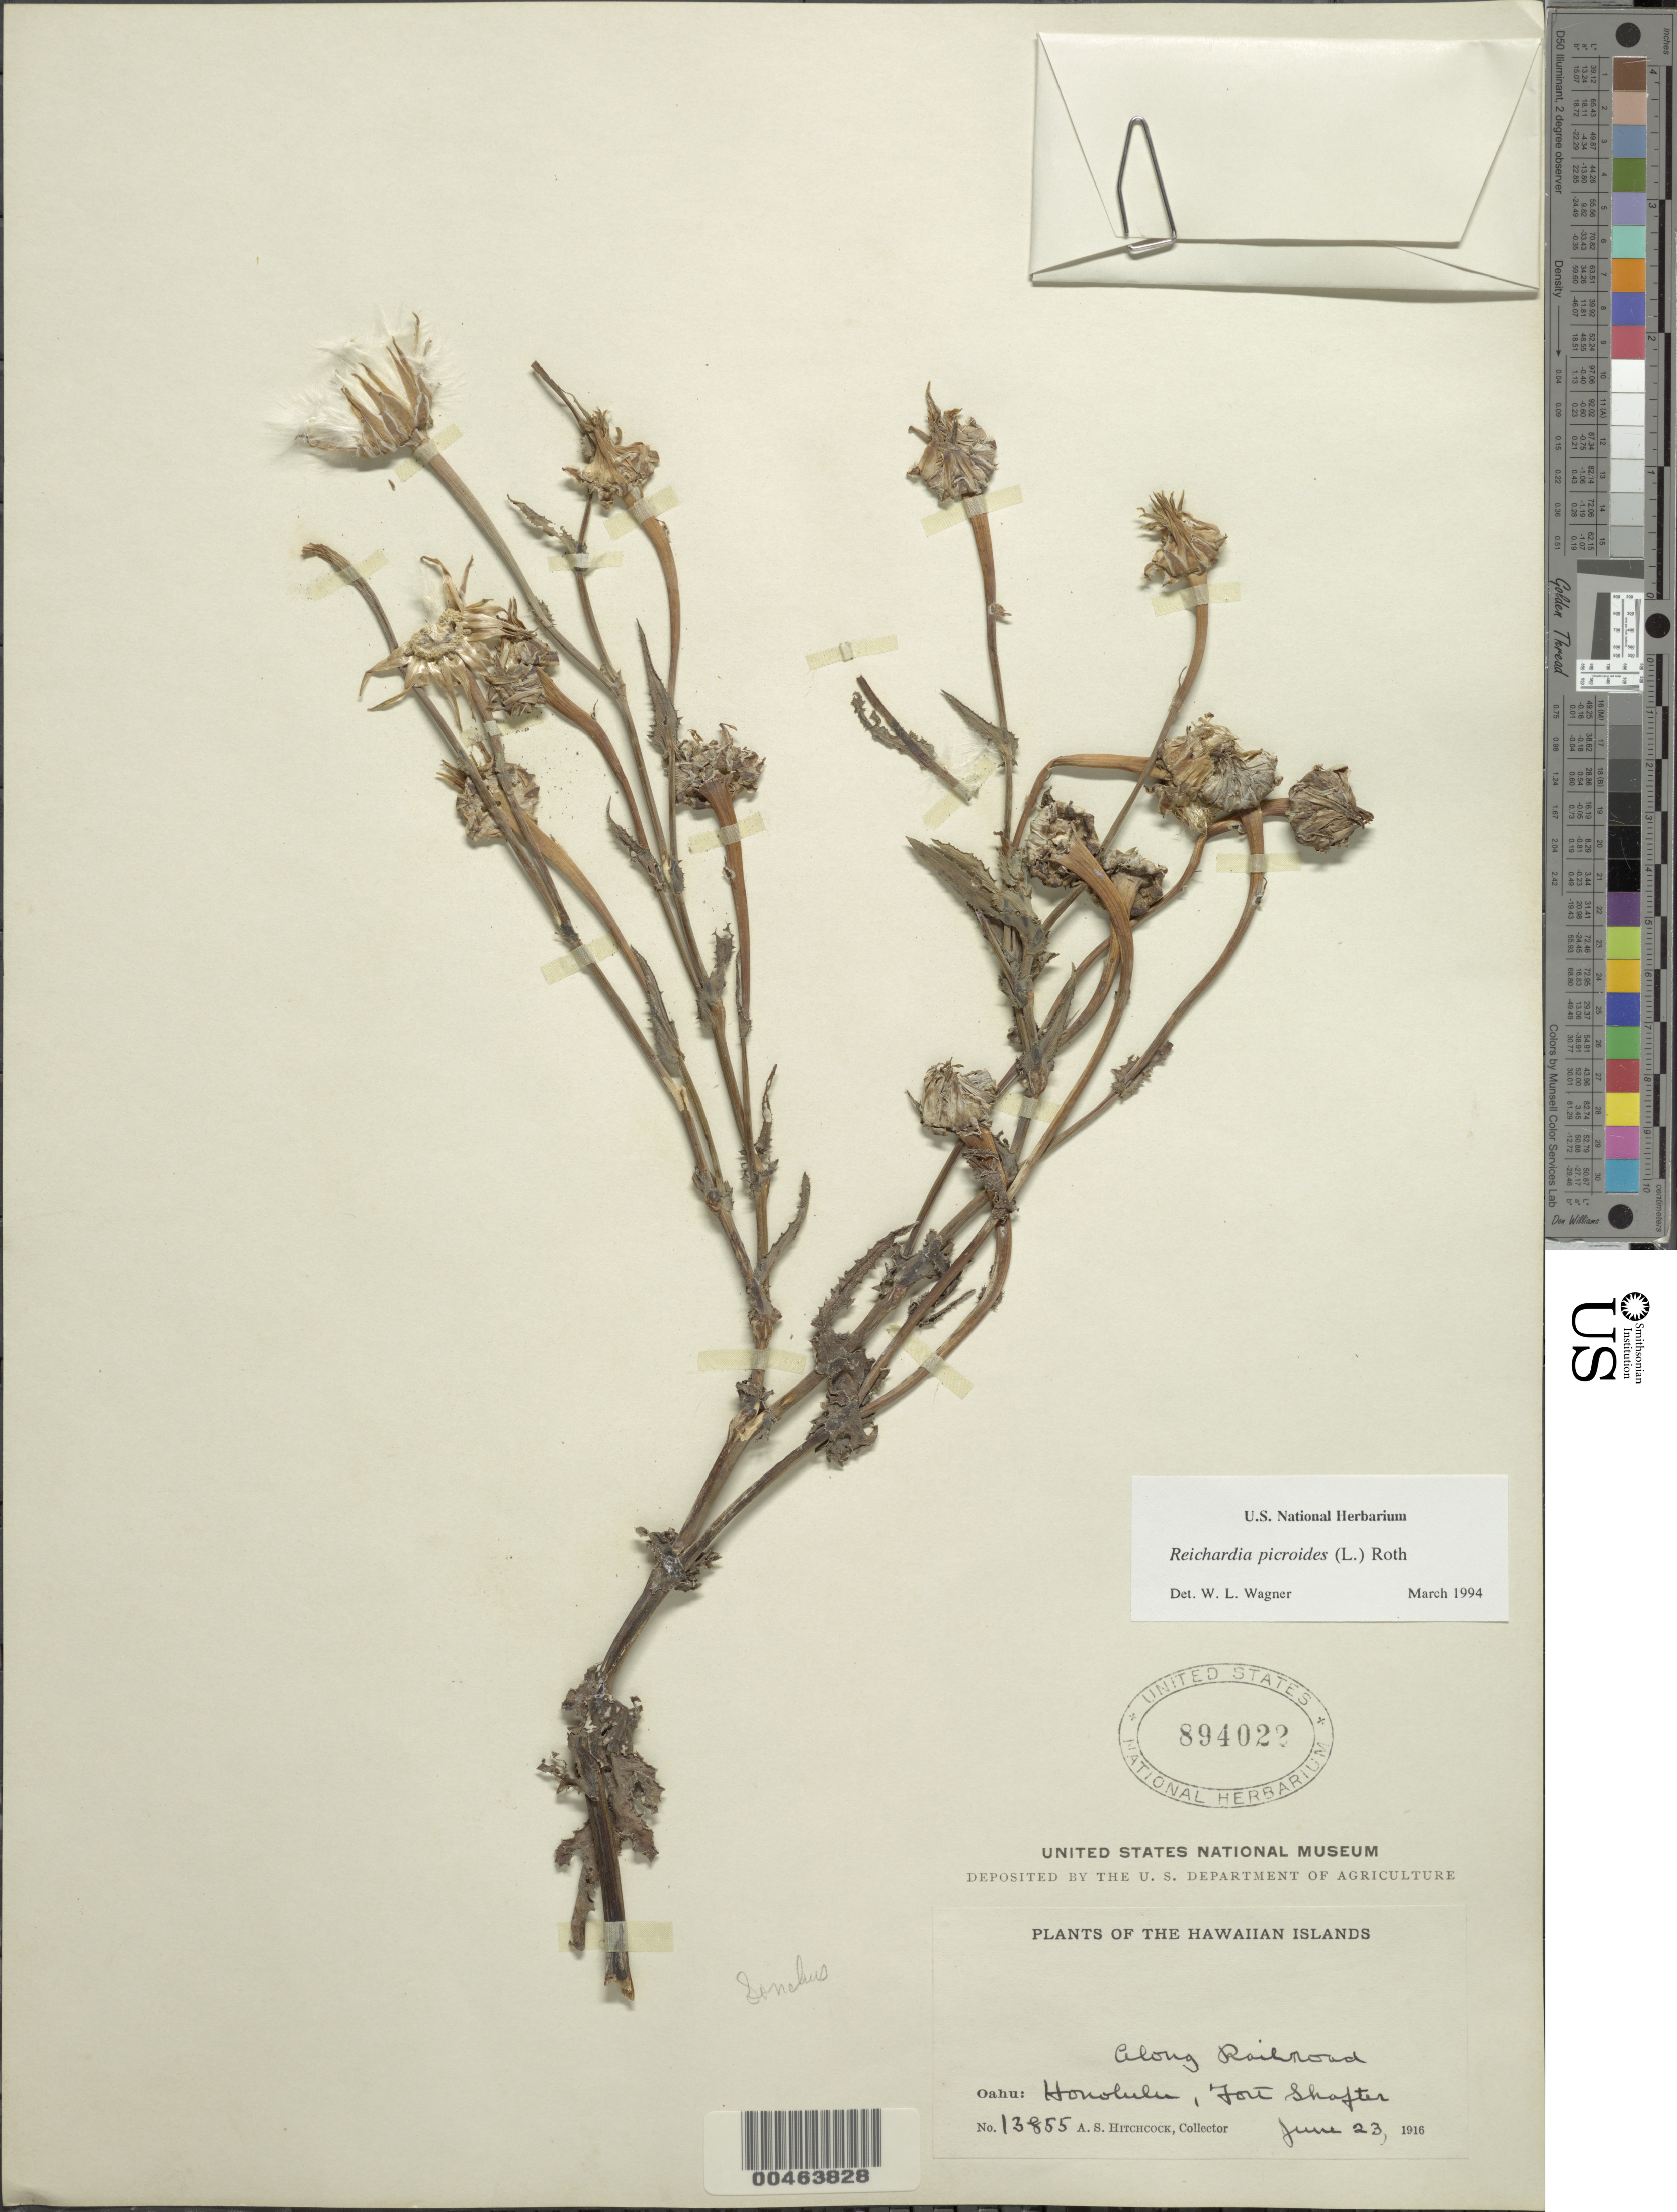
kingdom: Plantae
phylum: Tracheophyta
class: Magnoliopsida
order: Asterales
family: Asteraceae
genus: Reichardia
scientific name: Reichardia picroides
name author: (L.) Roth.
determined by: Wagner, W. L., (BOT), Smithsonian Institution - National Museum of Natural History (UNITED STATES)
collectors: A. S. Hitchcock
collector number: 13855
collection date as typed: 23 Jun 1916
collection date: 1916-06-23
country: United States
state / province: Hawaii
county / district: Honolulu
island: Oahu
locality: Honolulu, Fort Shafter, along railroad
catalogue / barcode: US 894022